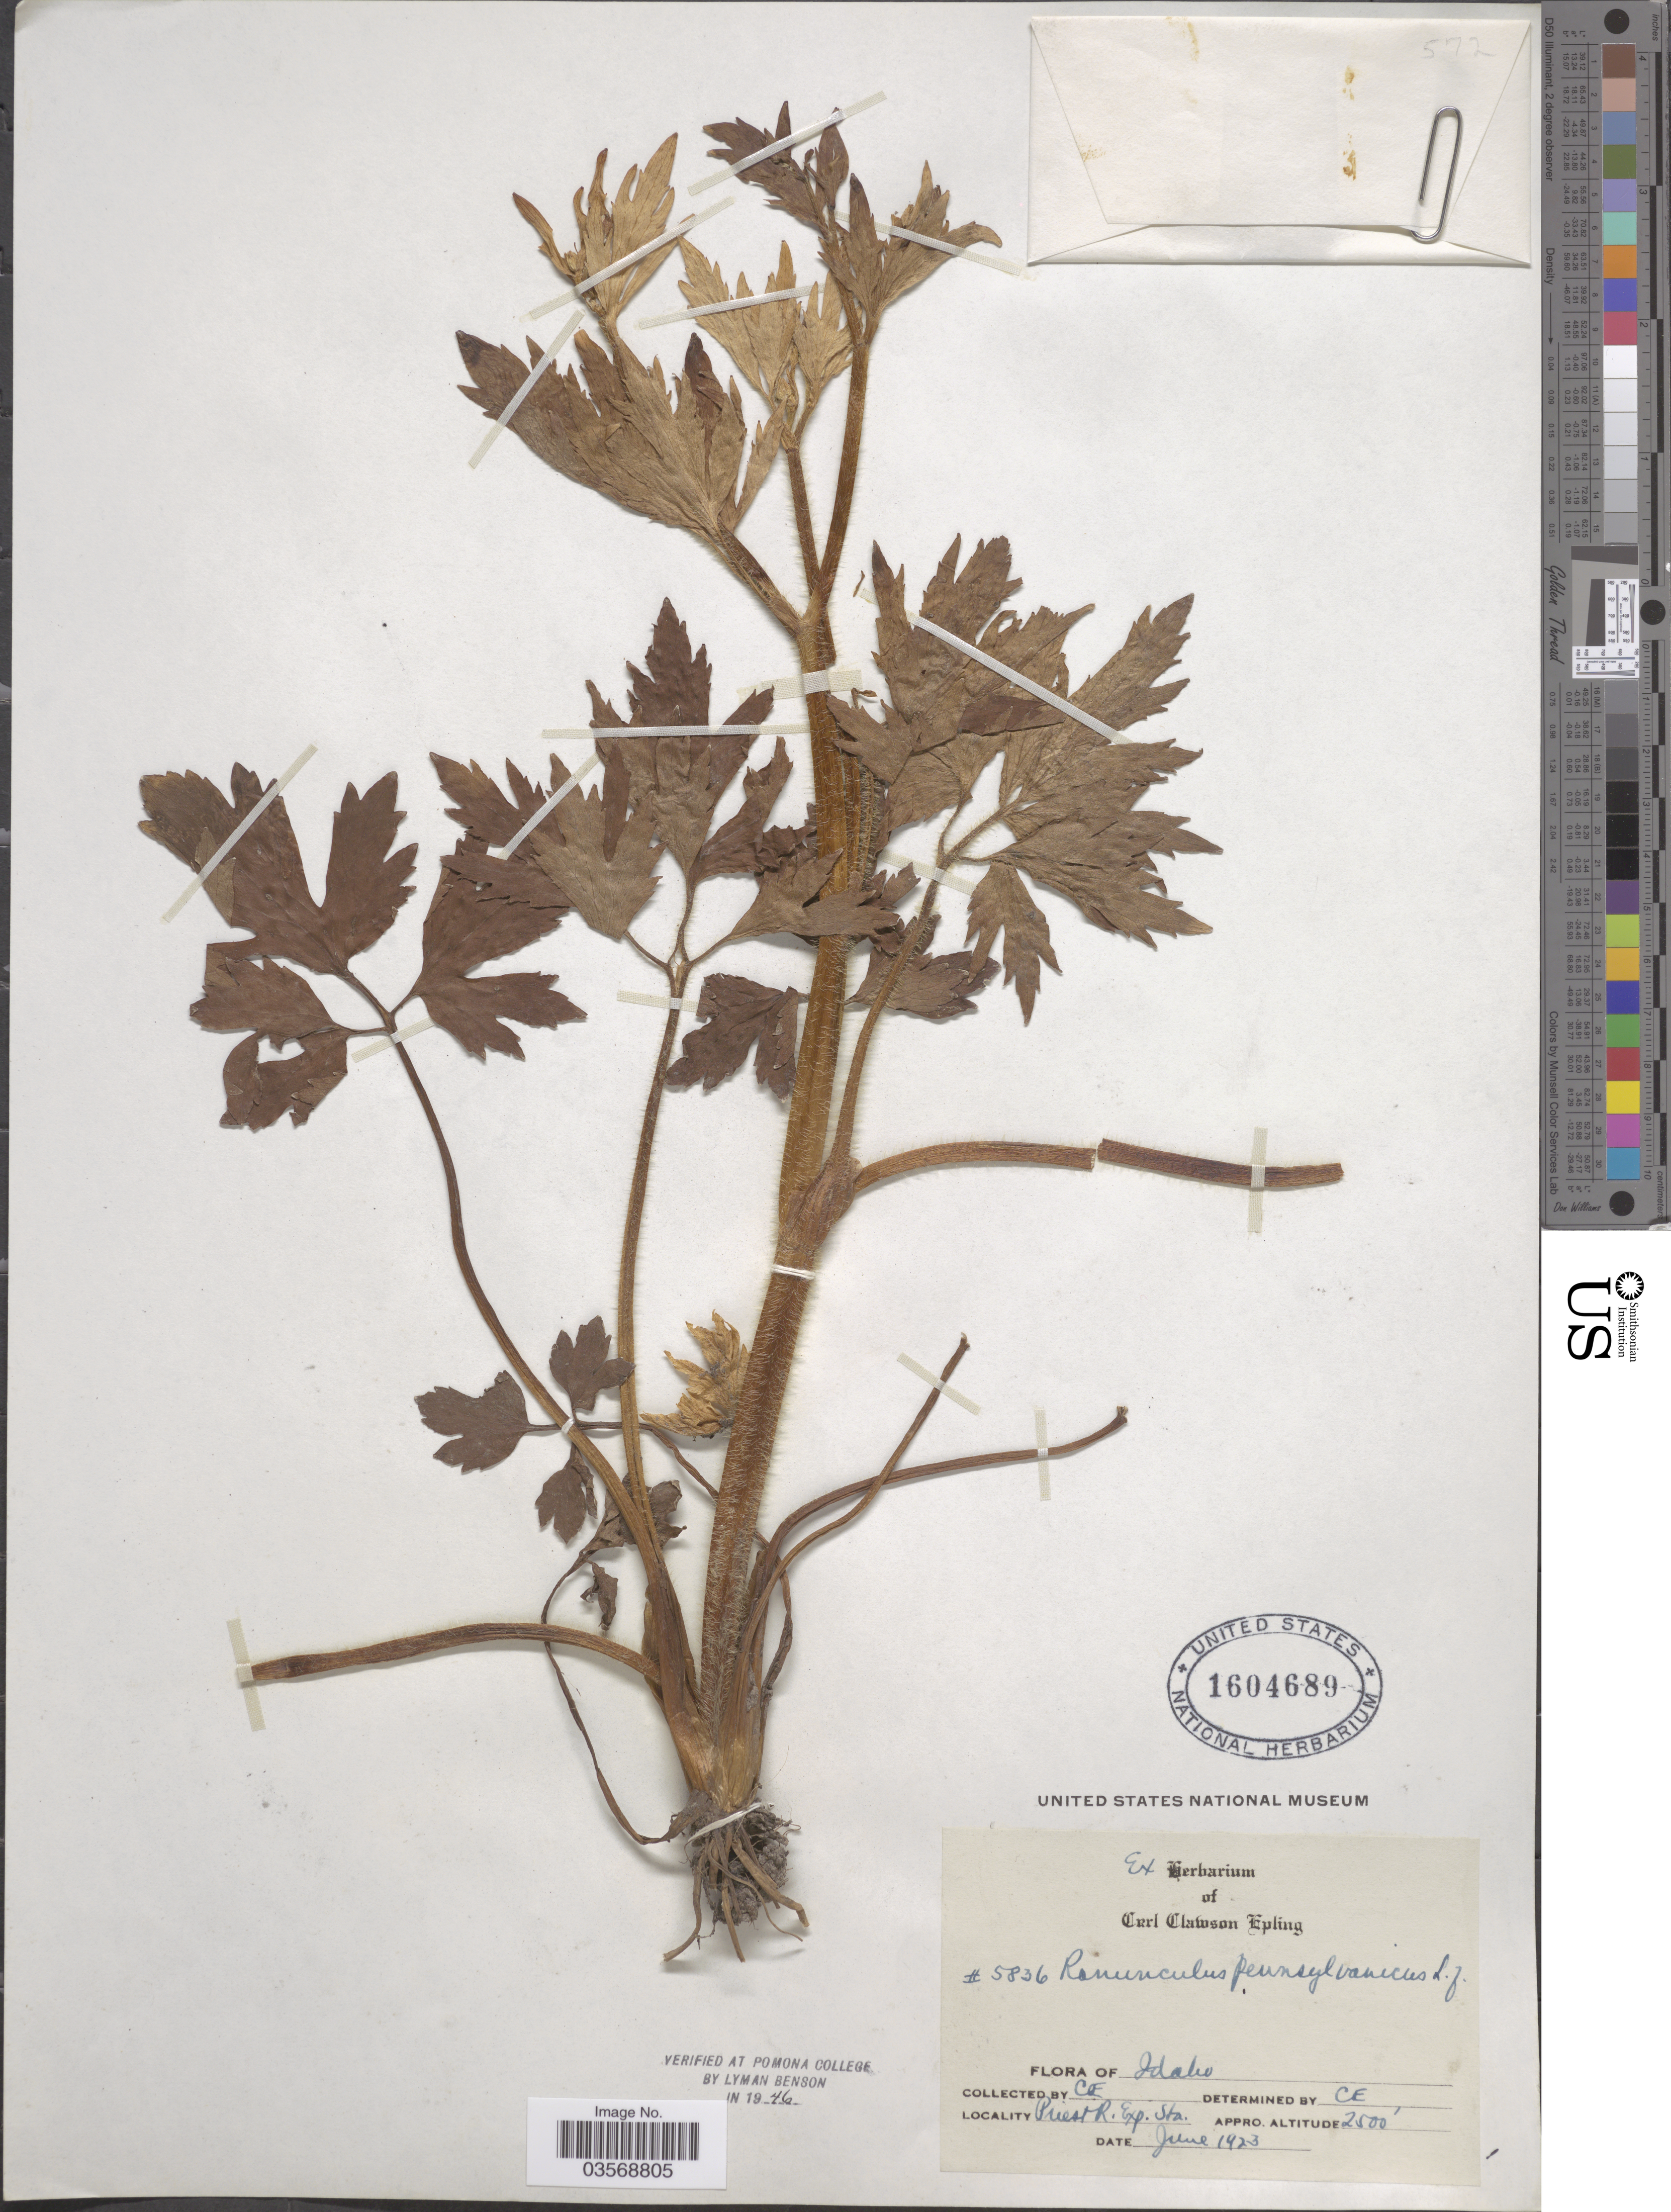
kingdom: Plantae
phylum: Tracheophyta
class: Magnoliopsida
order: Ranunculales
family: Ranunculaceae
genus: Ranunculus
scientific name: Ranunculus pensylvanicus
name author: L. f.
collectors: C. C. Epling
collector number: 5836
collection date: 1923-06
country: United States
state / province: Idaho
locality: Priest R. Exp. Sta.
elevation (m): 762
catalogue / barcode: US 1604689